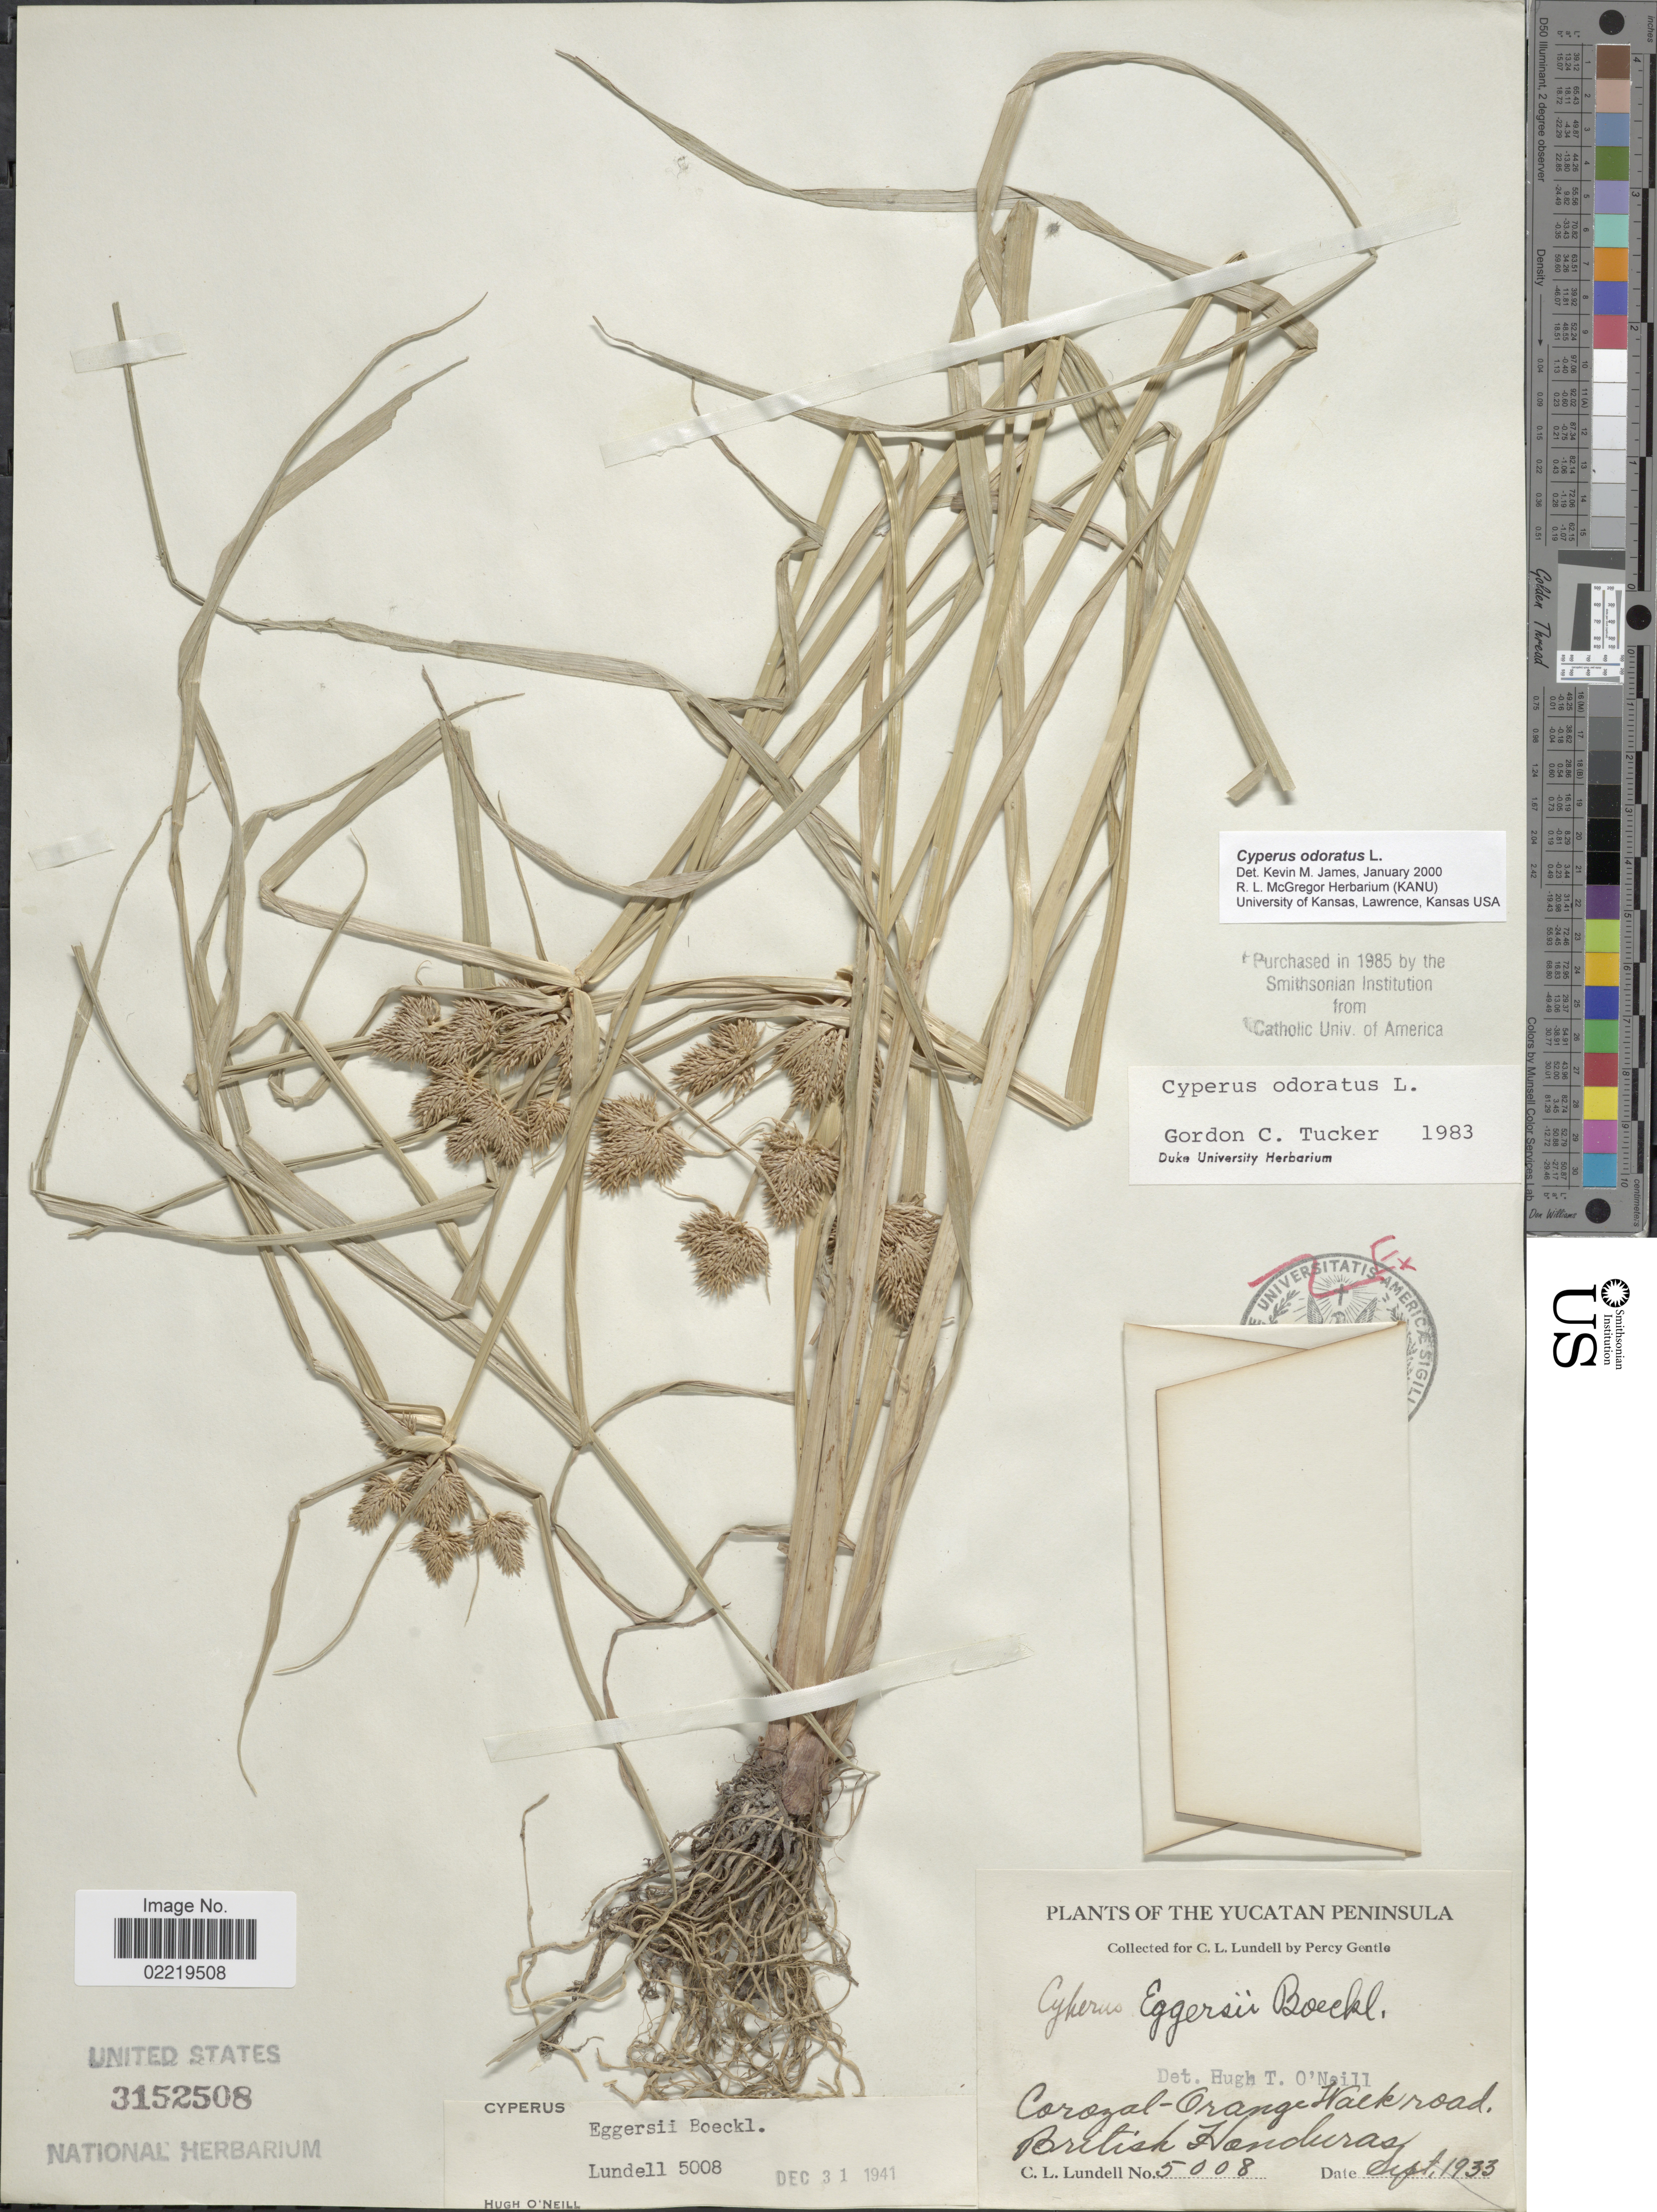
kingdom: Plantae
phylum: Tracheophyta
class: Liliopsida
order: Poales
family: Cyperaceae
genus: Cyperus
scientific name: Cyperus odoratus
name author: L.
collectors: C. L. Lundell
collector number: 5008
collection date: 1933-09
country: Belize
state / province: Corozal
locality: The Yucatan Peninsula, Corozal-Orange Walk road, British Honduras.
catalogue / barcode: US 3152508